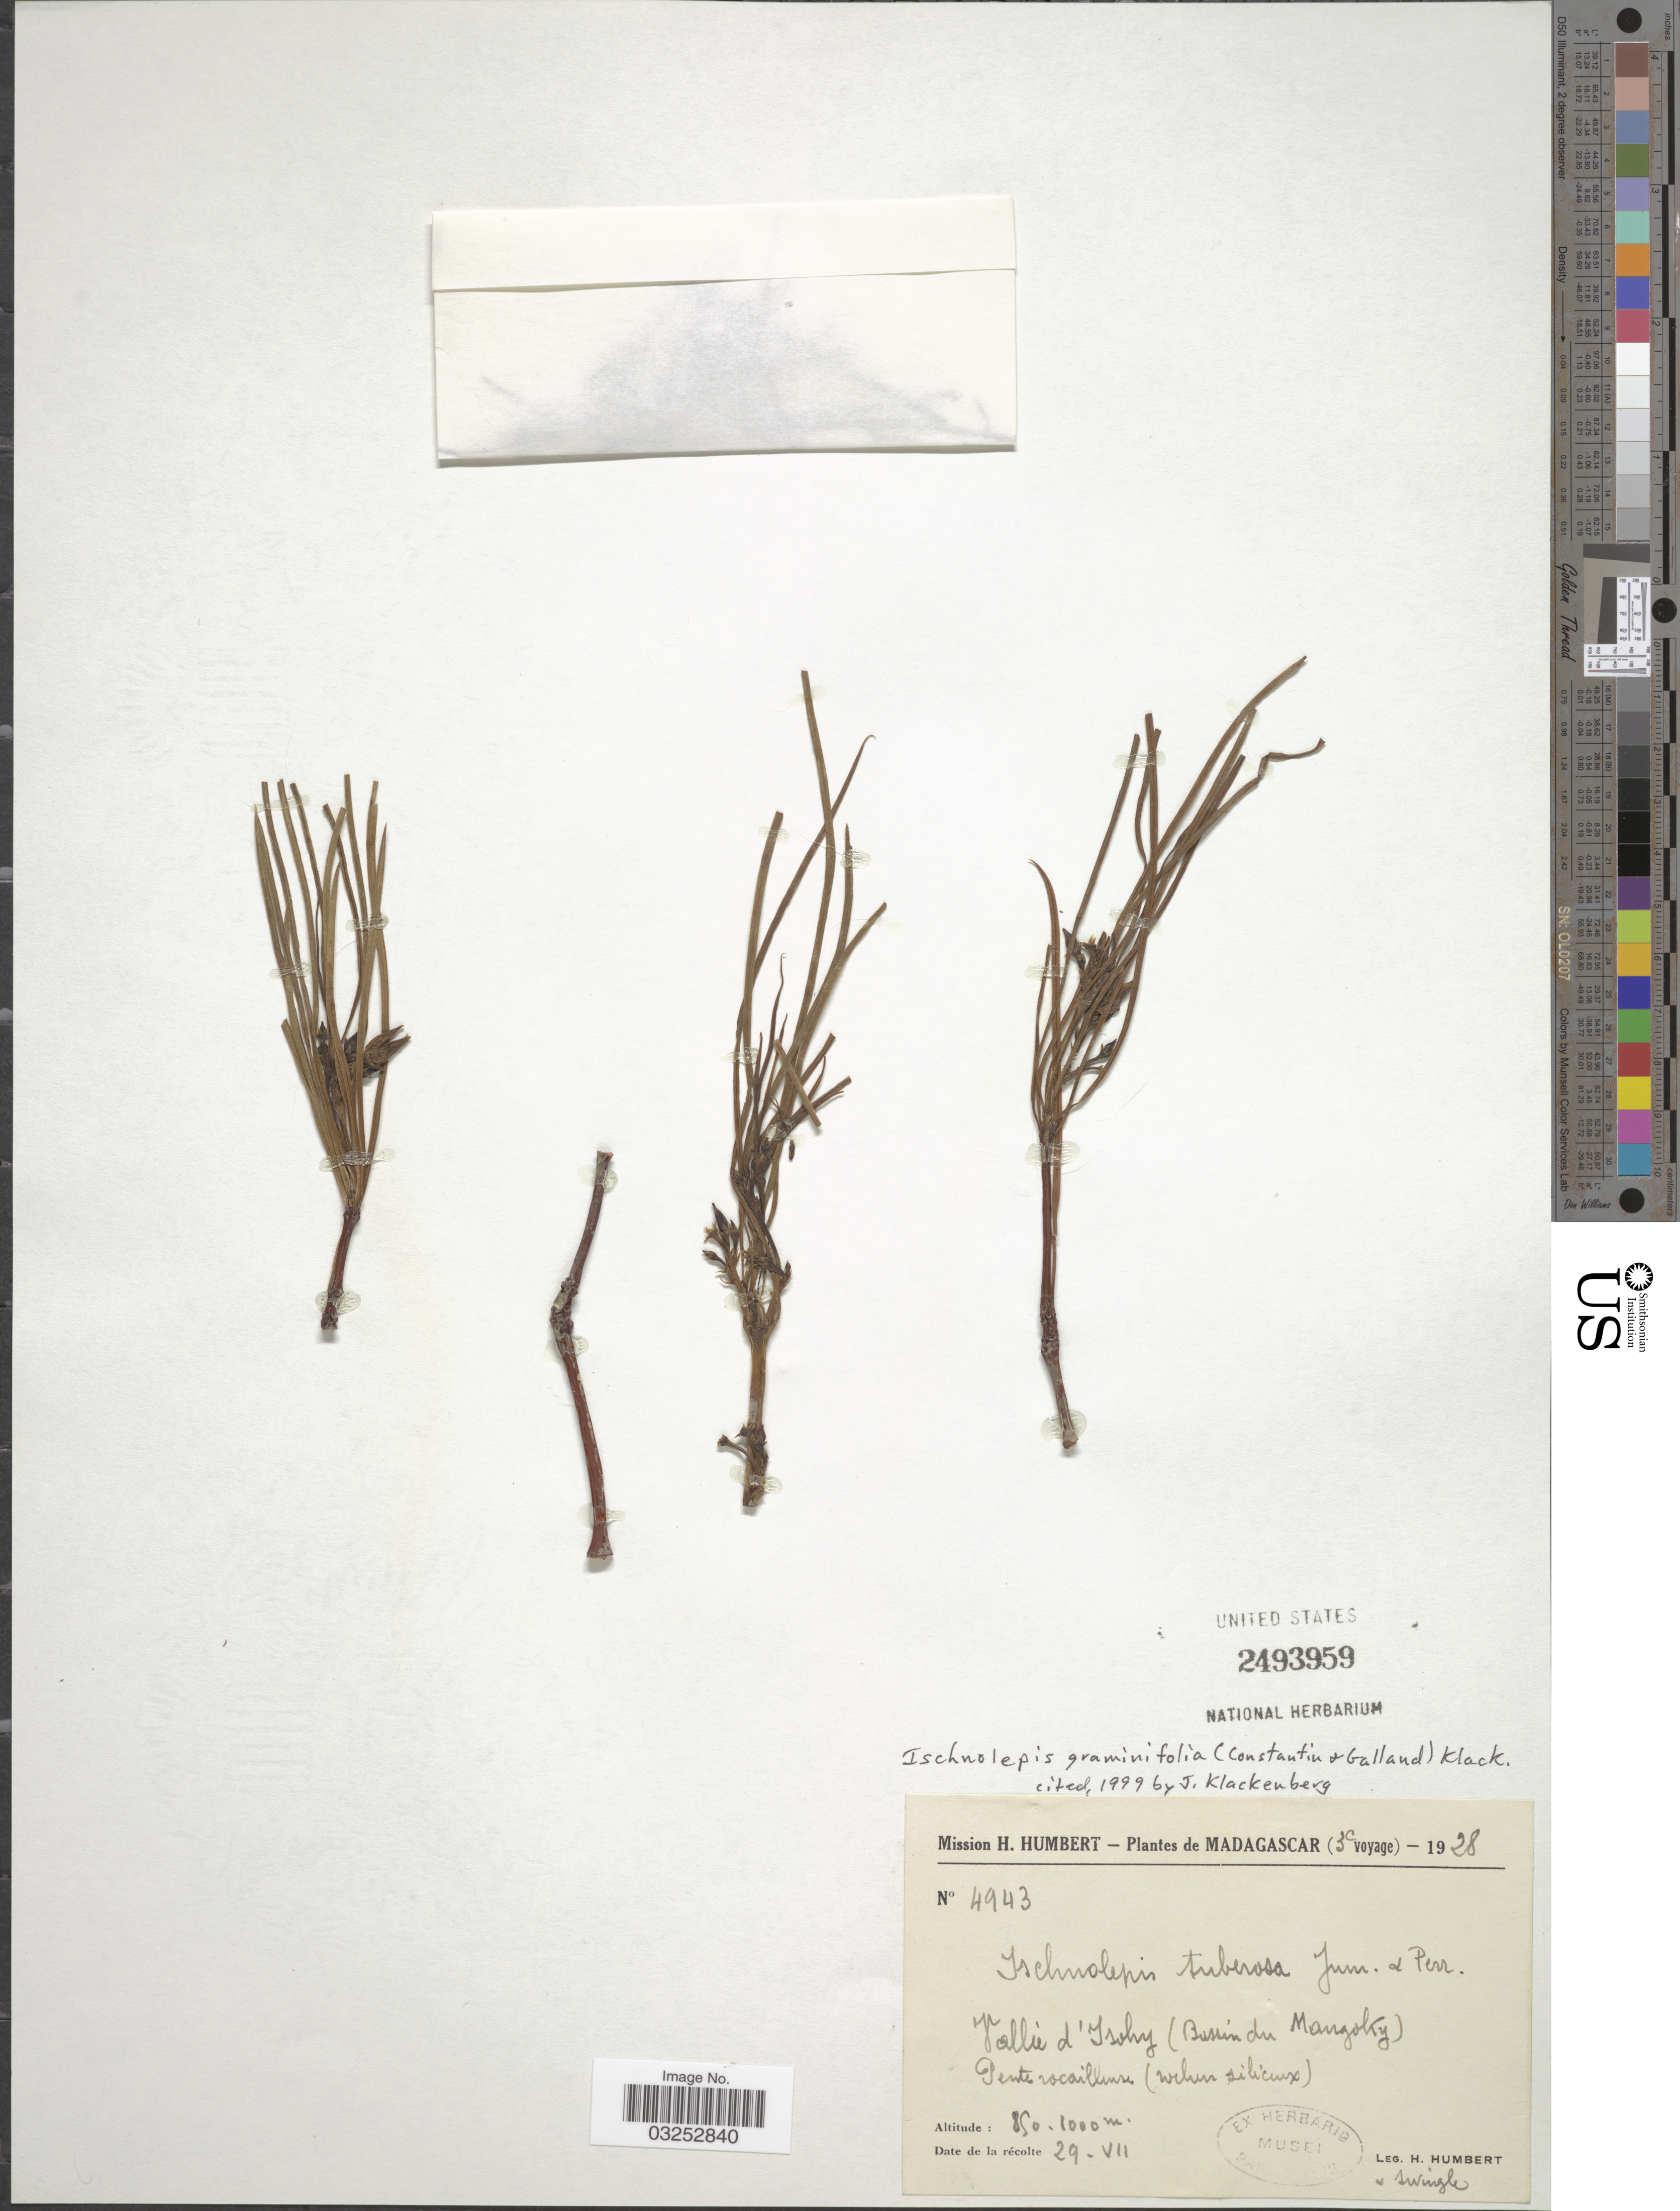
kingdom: Plantae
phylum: Tracheophyta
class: Magnoliopsida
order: Gentianales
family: Apocynaceae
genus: Ischnolepis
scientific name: Ischnolepis graminifolia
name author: (Costantin & Gallaud) Klack.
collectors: H. Humbert & -. Swingle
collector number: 4943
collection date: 1928-07-29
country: Madagascar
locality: Vallée d'Isohy (Bassín du Mangoky).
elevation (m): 850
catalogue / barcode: US 2493959